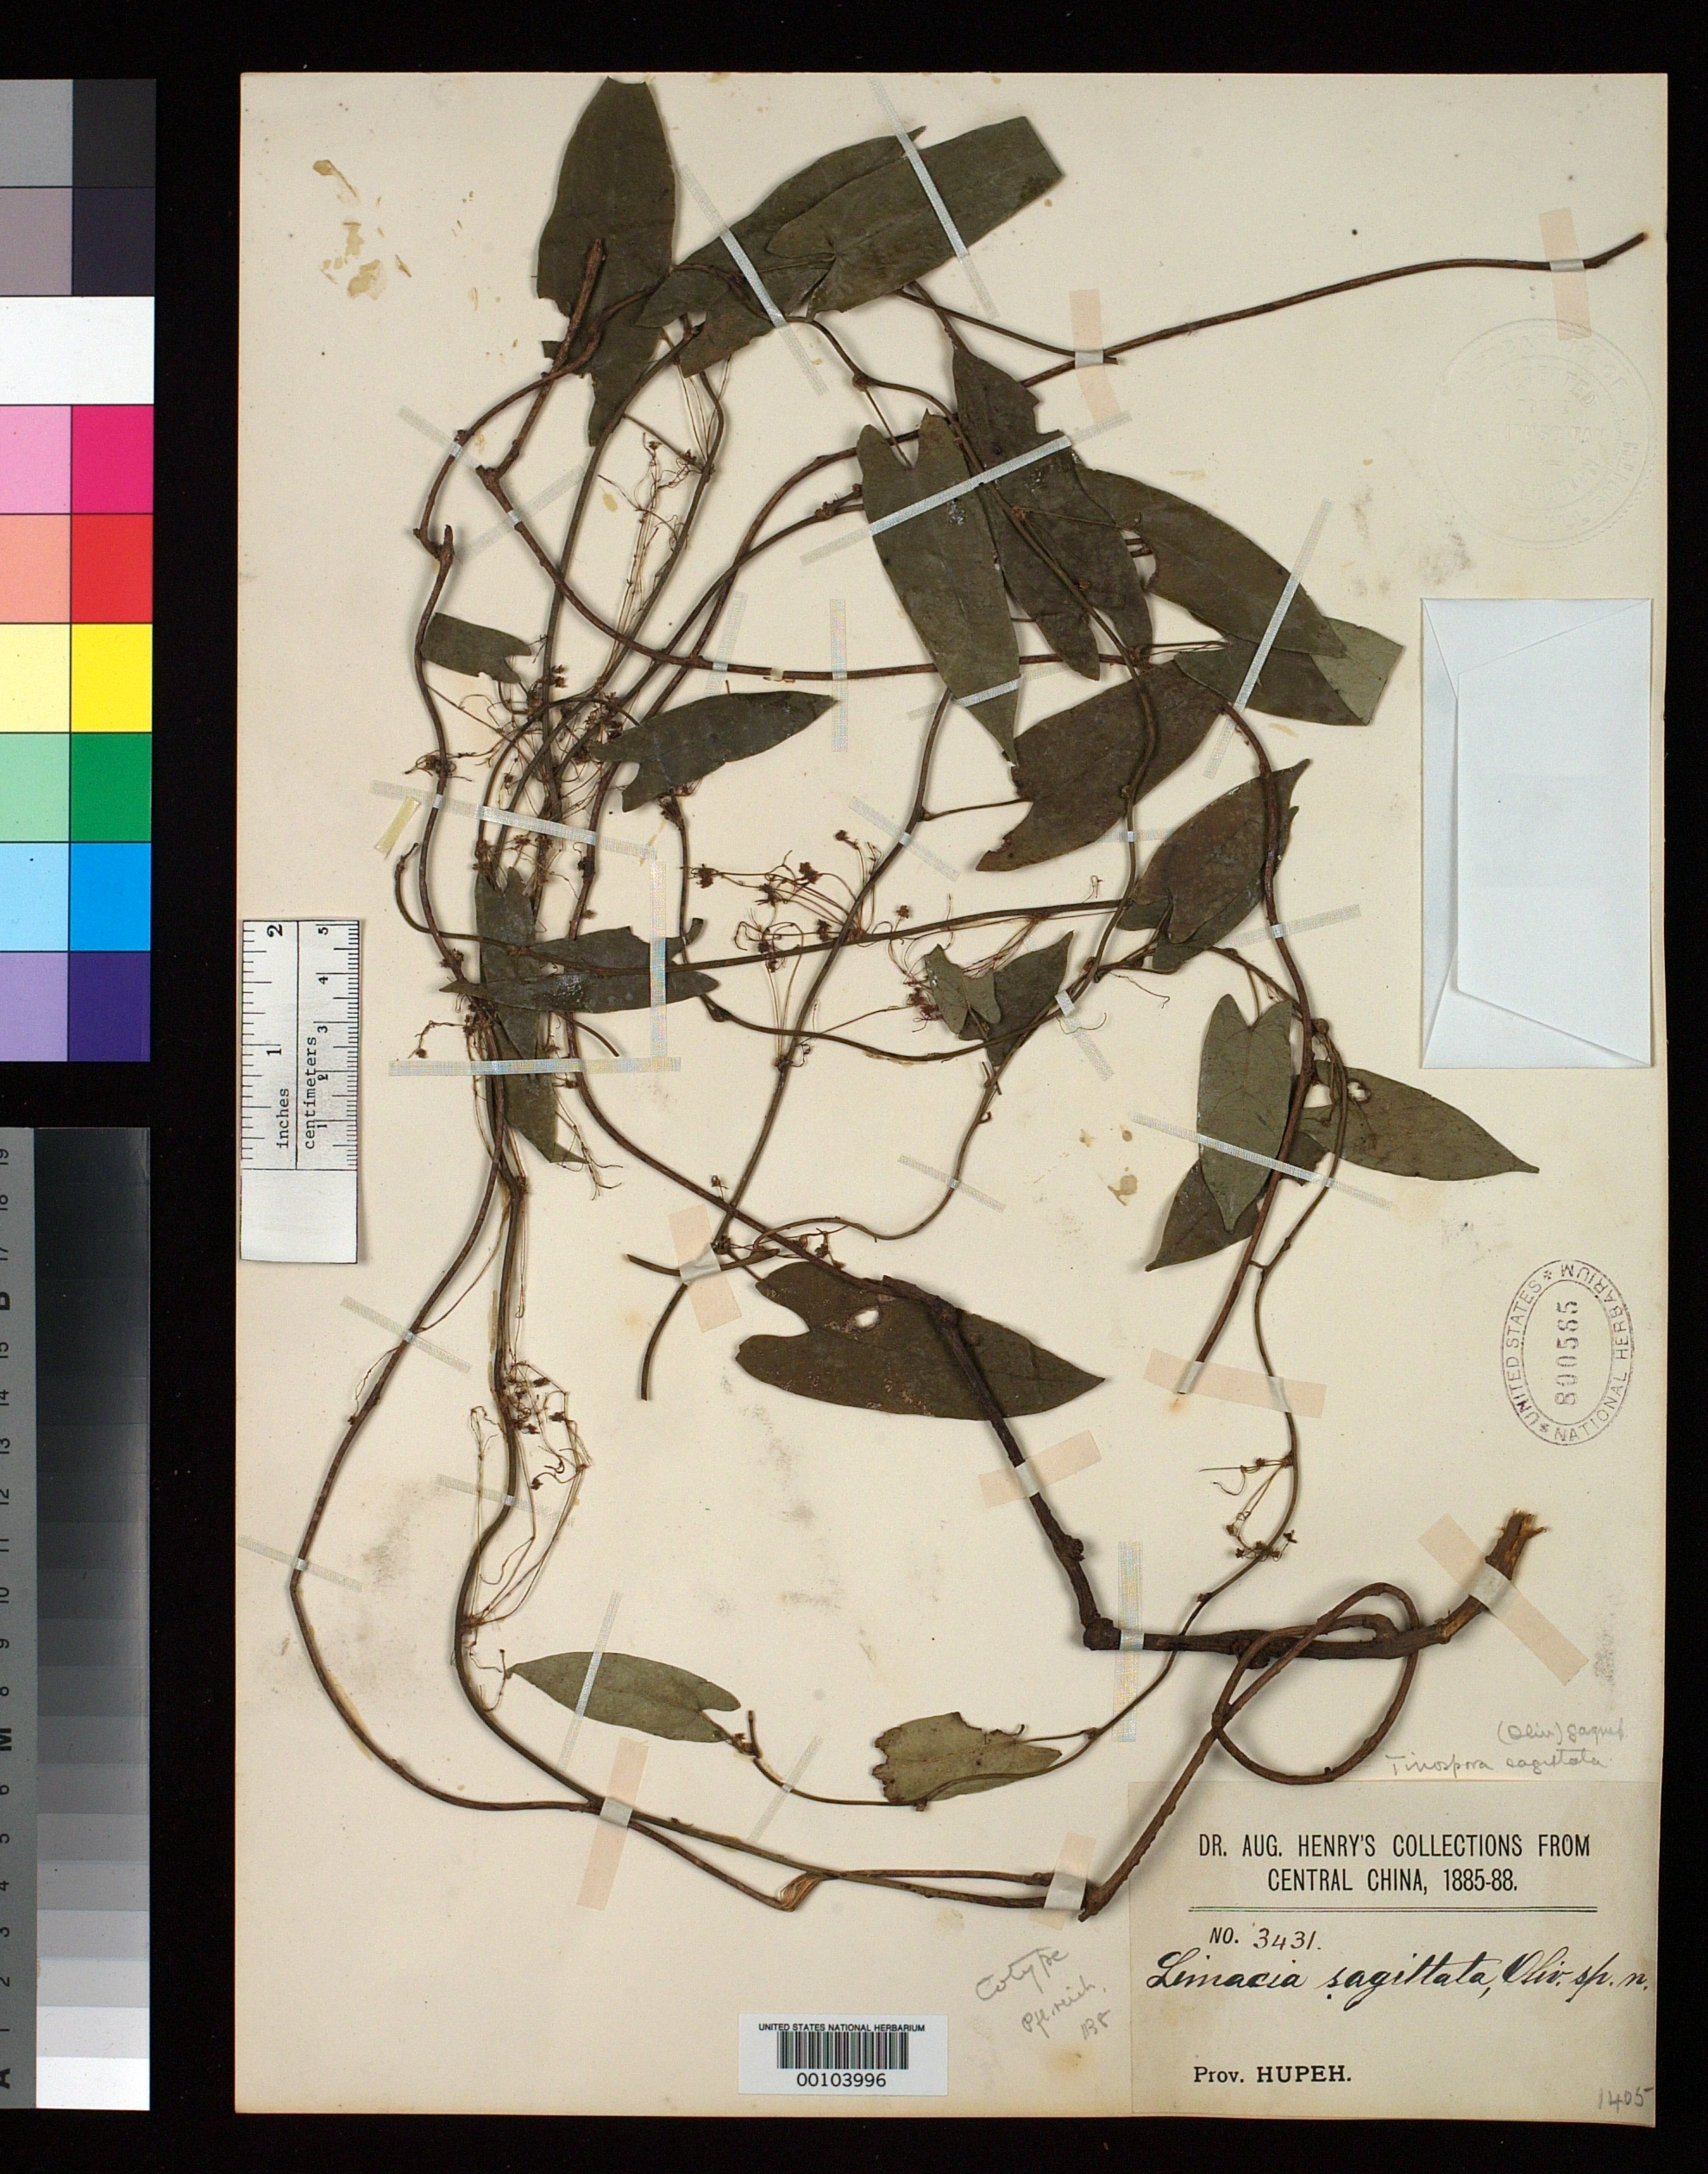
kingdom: Plantae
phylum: Tracheophyta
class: Magnoliopsida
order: Ranunculales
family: Menispermaceae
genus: Limacia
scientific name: Limacia sagittata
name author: Oliv.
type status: Isotype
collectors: A. Henry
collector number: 3431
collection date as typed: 1885 to -- --- 1888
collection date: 1885/1888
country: China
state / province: Hubei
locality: Ichang.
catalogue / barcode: US 800565